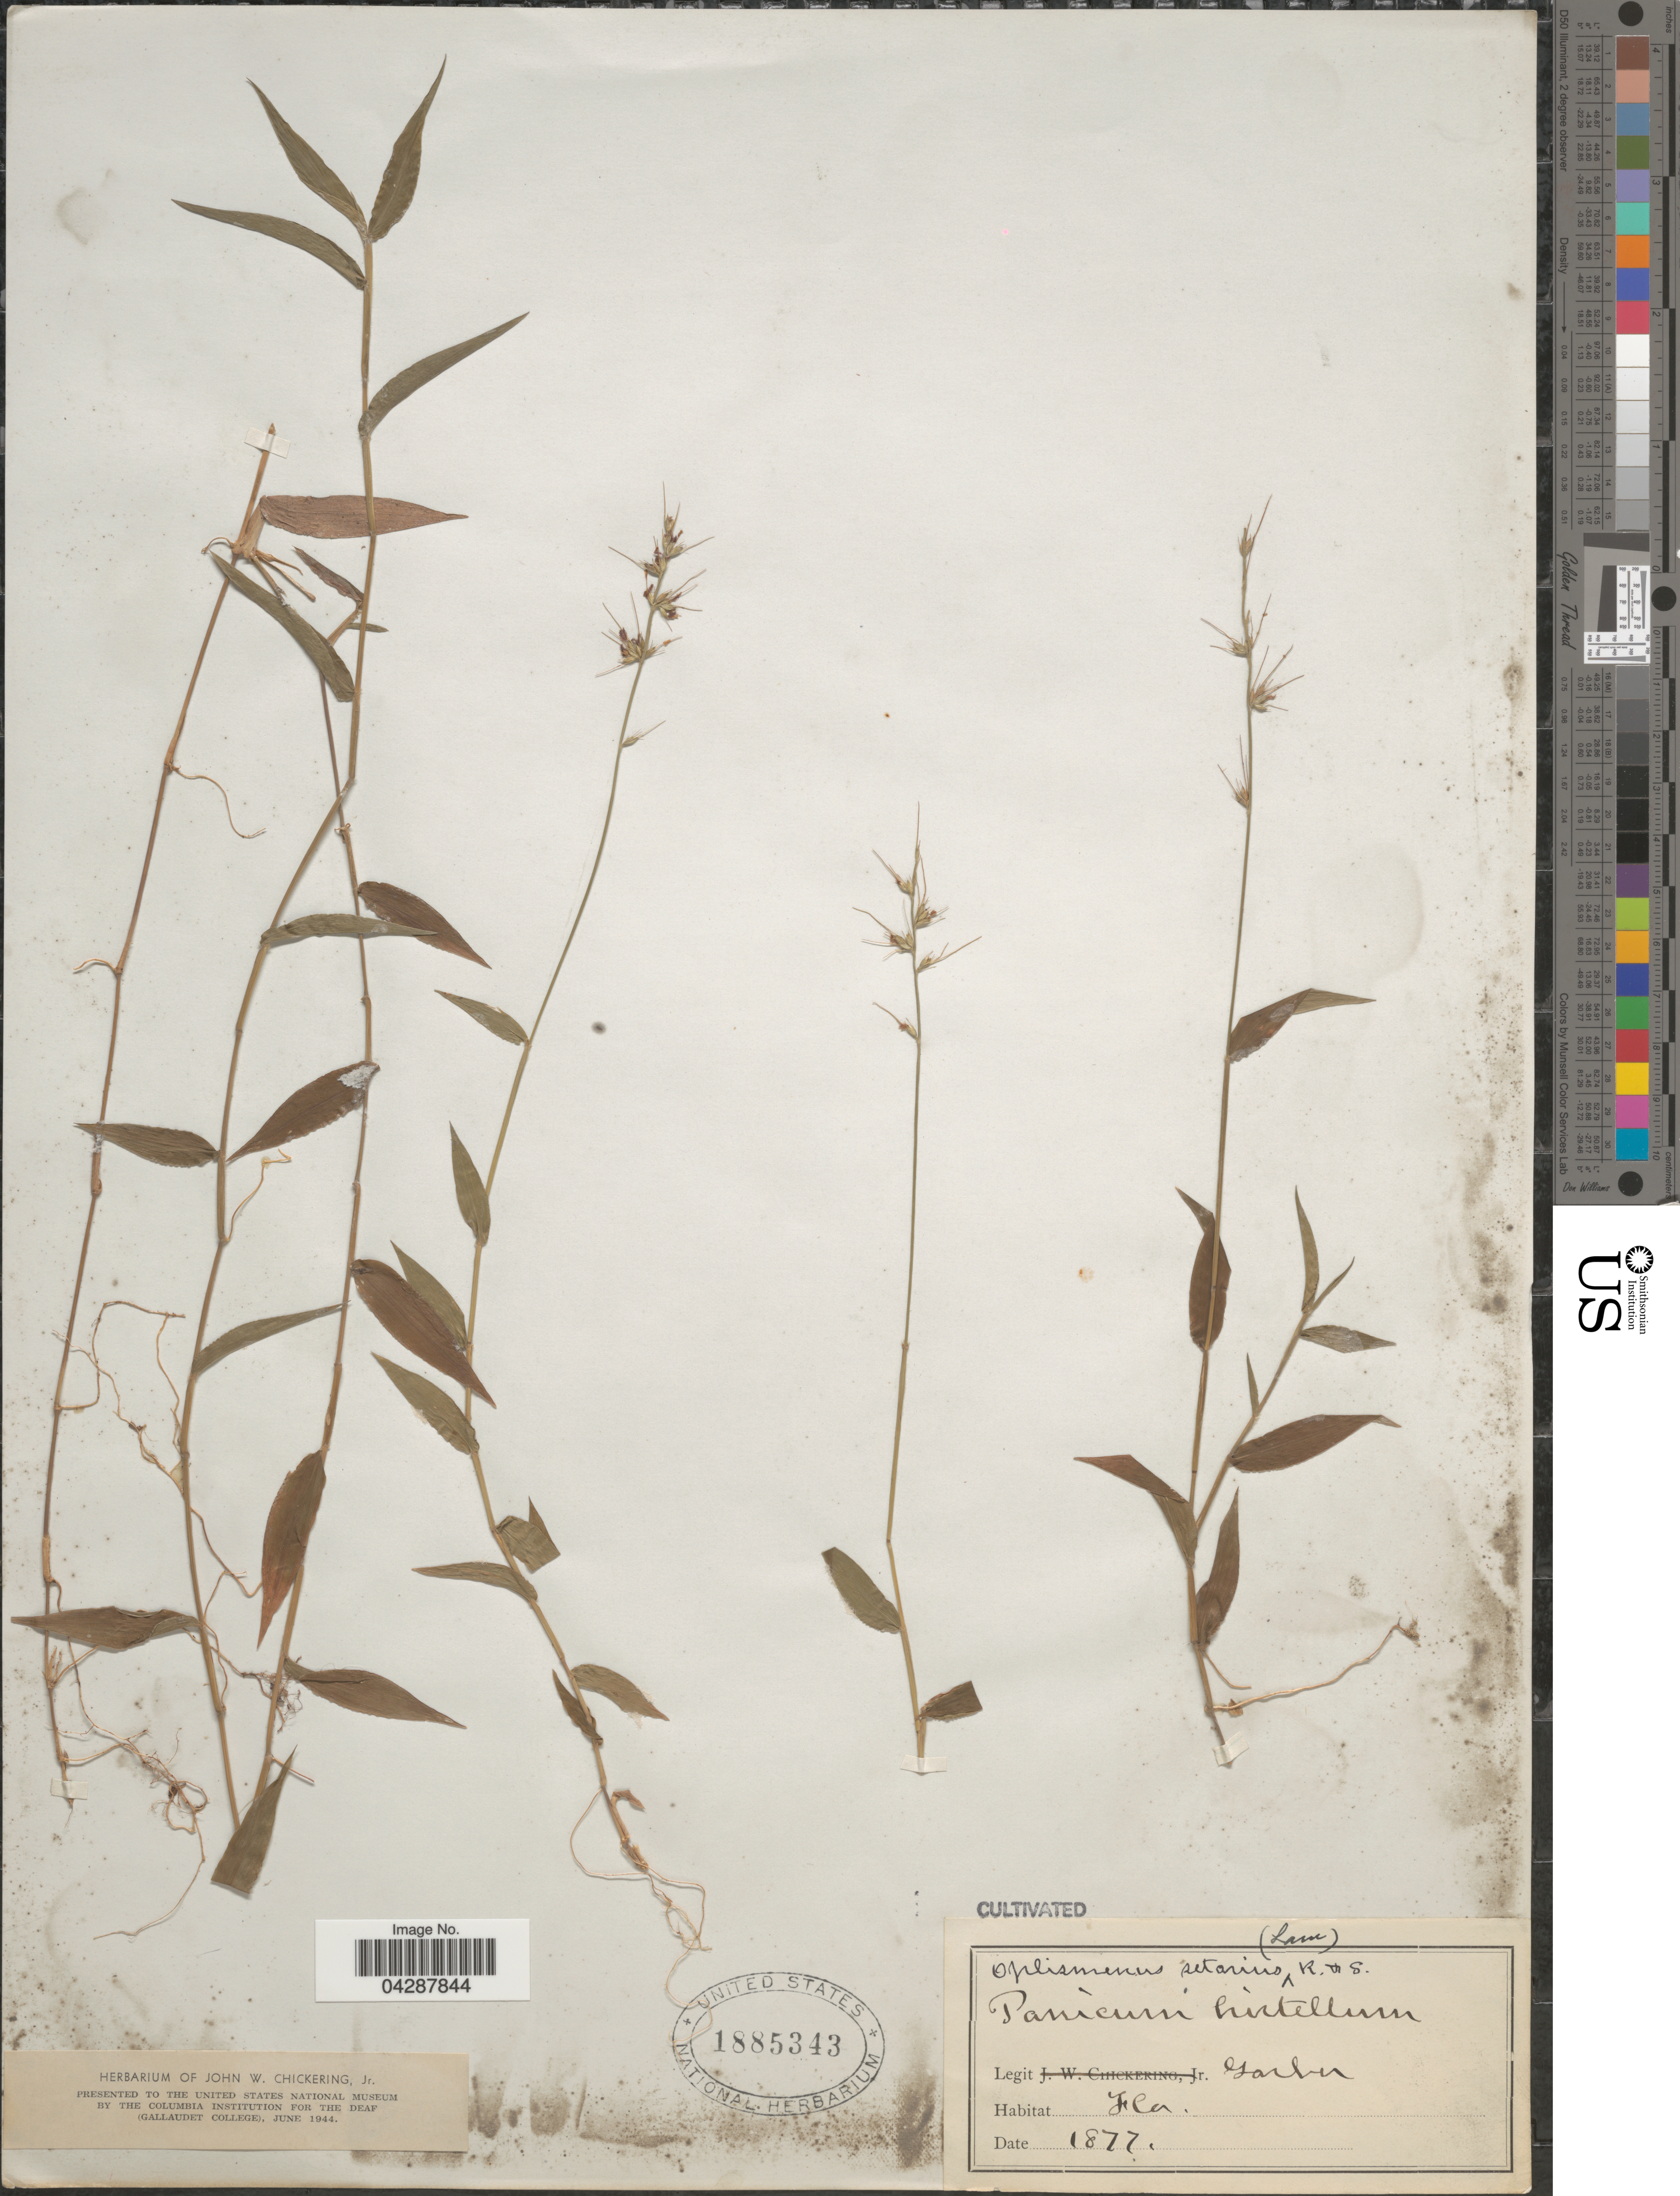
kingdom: Plantae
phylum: Tracheophyta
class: Liliopsida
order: Poales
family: Poaceae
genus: Oplismenus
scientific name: Oplismenus imbecillis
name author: (R. Br.) Roem. & Schult.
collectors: -- Garber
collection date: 1877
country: United States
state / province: Florida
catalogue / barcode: US 1885343